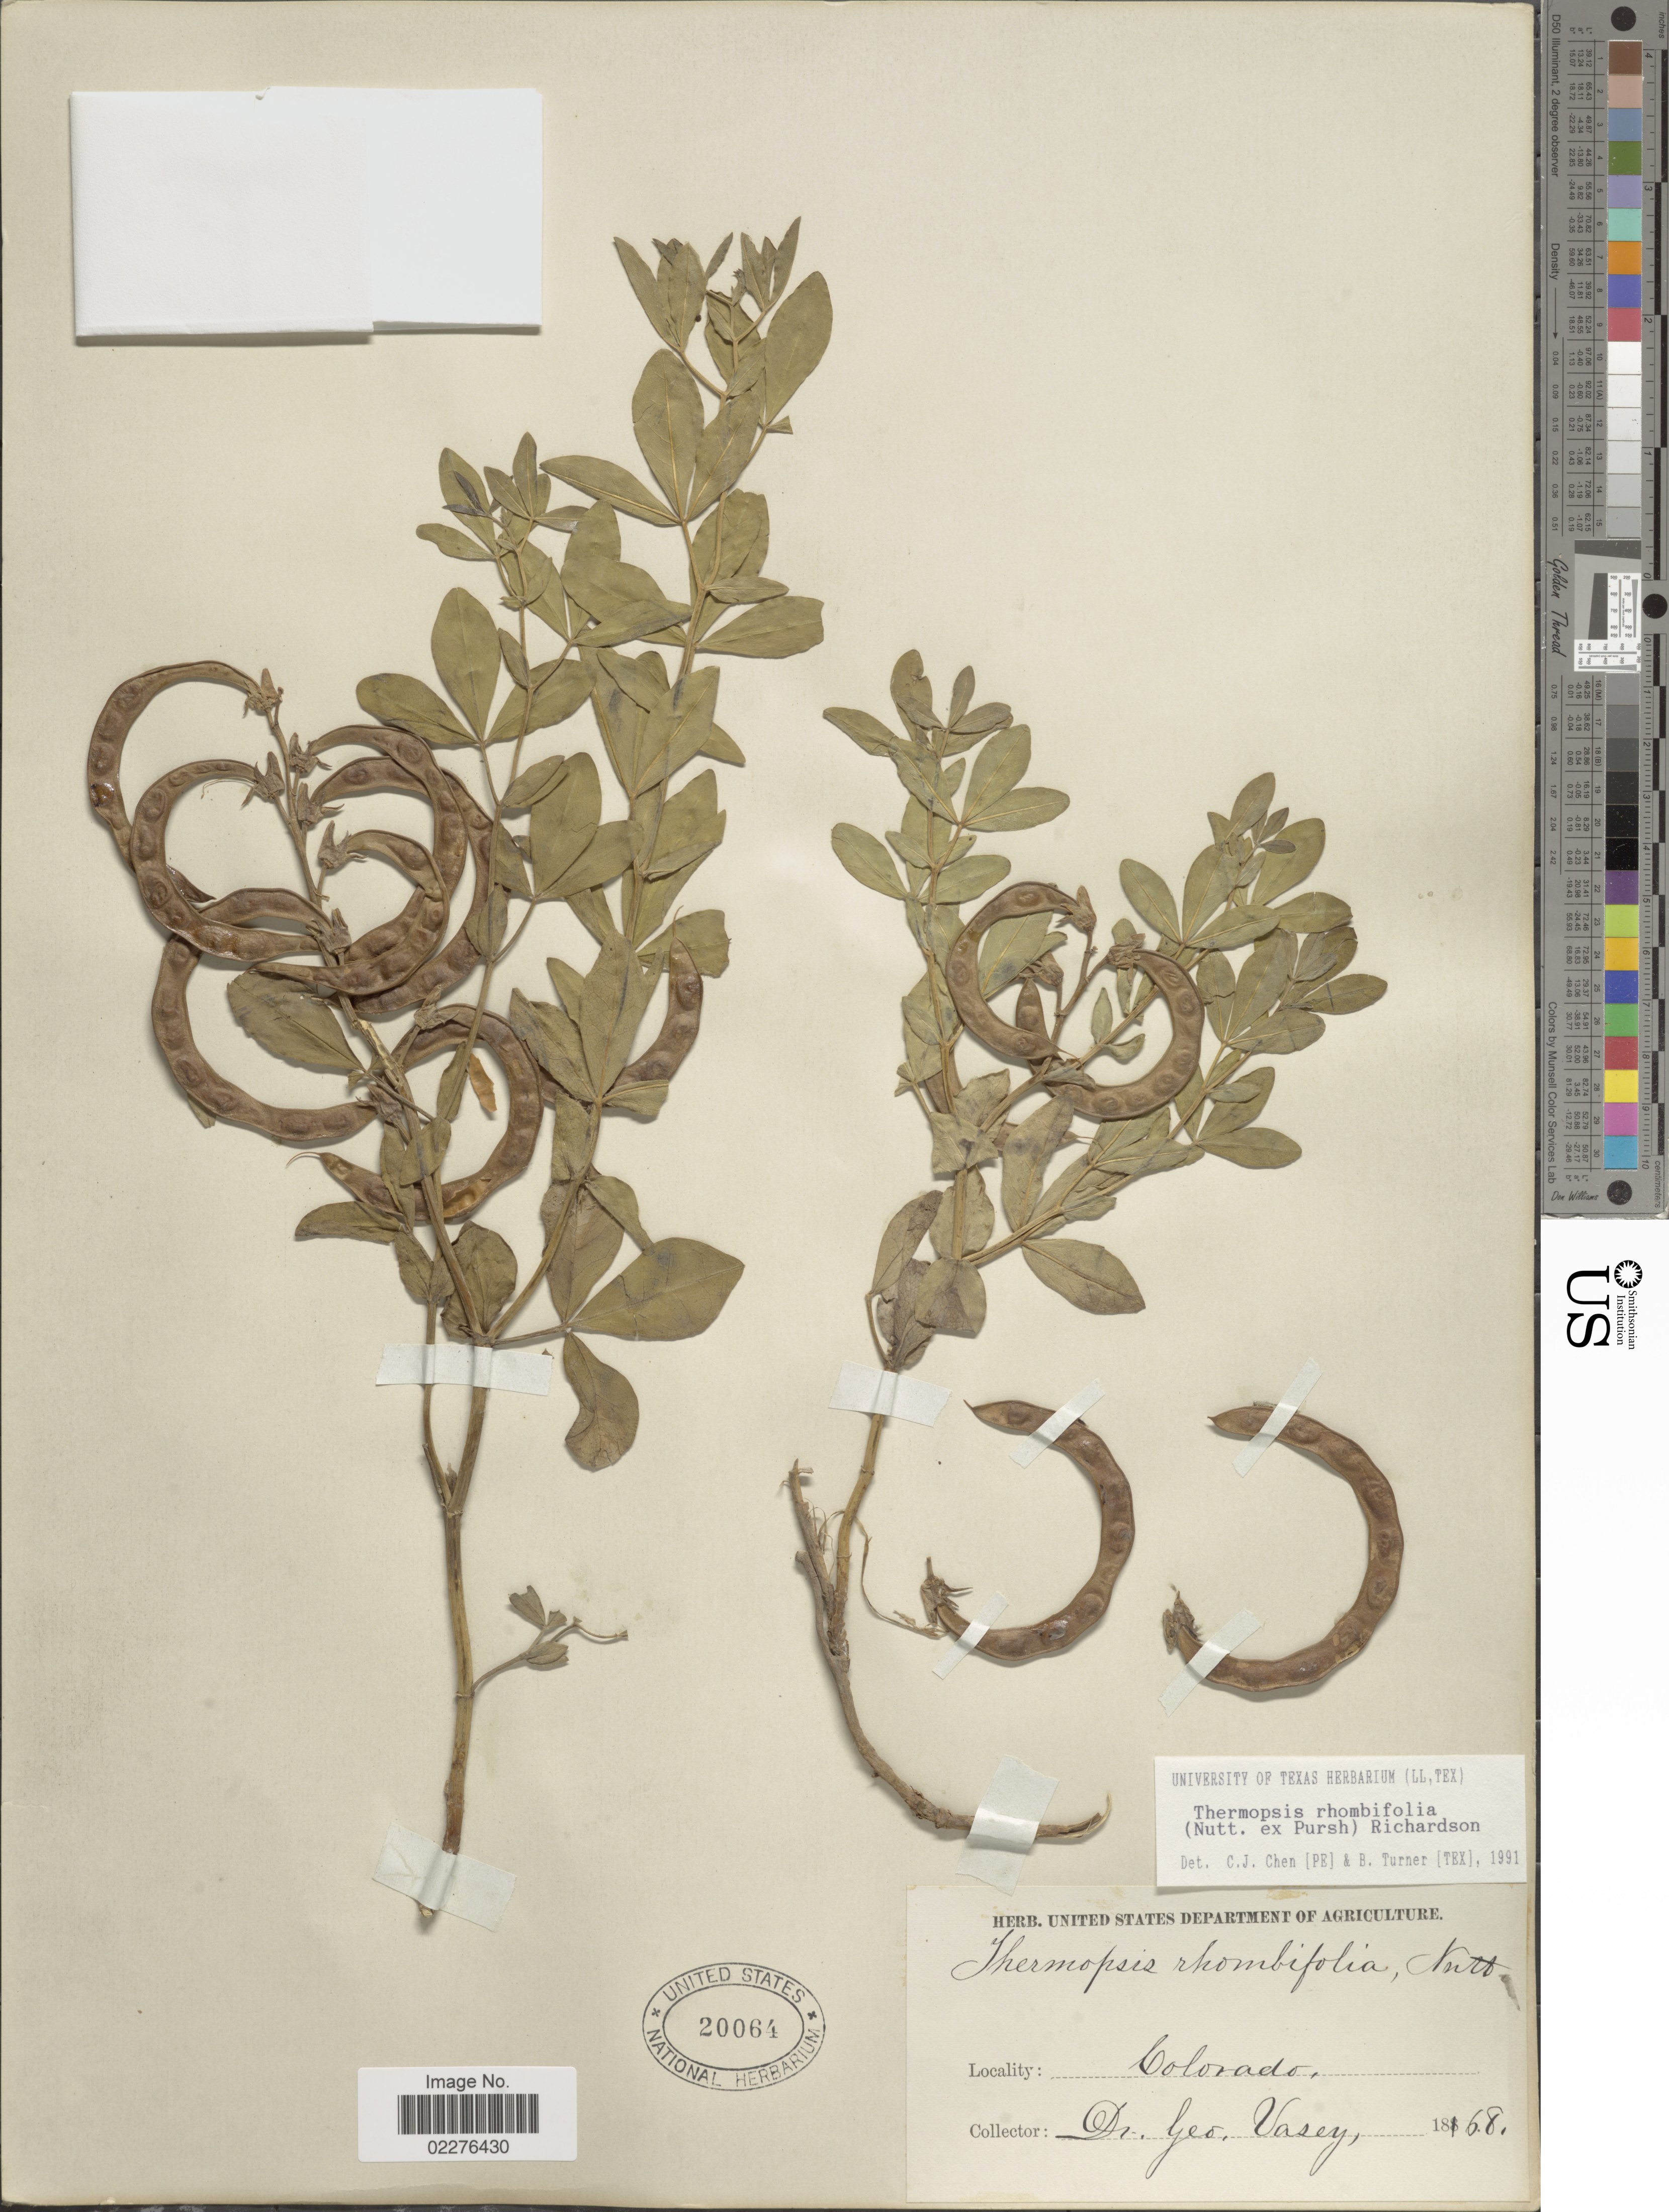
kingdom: Plantae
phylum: Tracheophyta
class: Magnoliopsida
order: Fabales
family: Fabaceae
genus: Thermopsis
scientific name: Thermopsis rhombifolia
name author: Richardson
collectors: G. Vasey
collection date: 1868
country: United States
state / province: Colorado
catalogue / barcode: US 20064